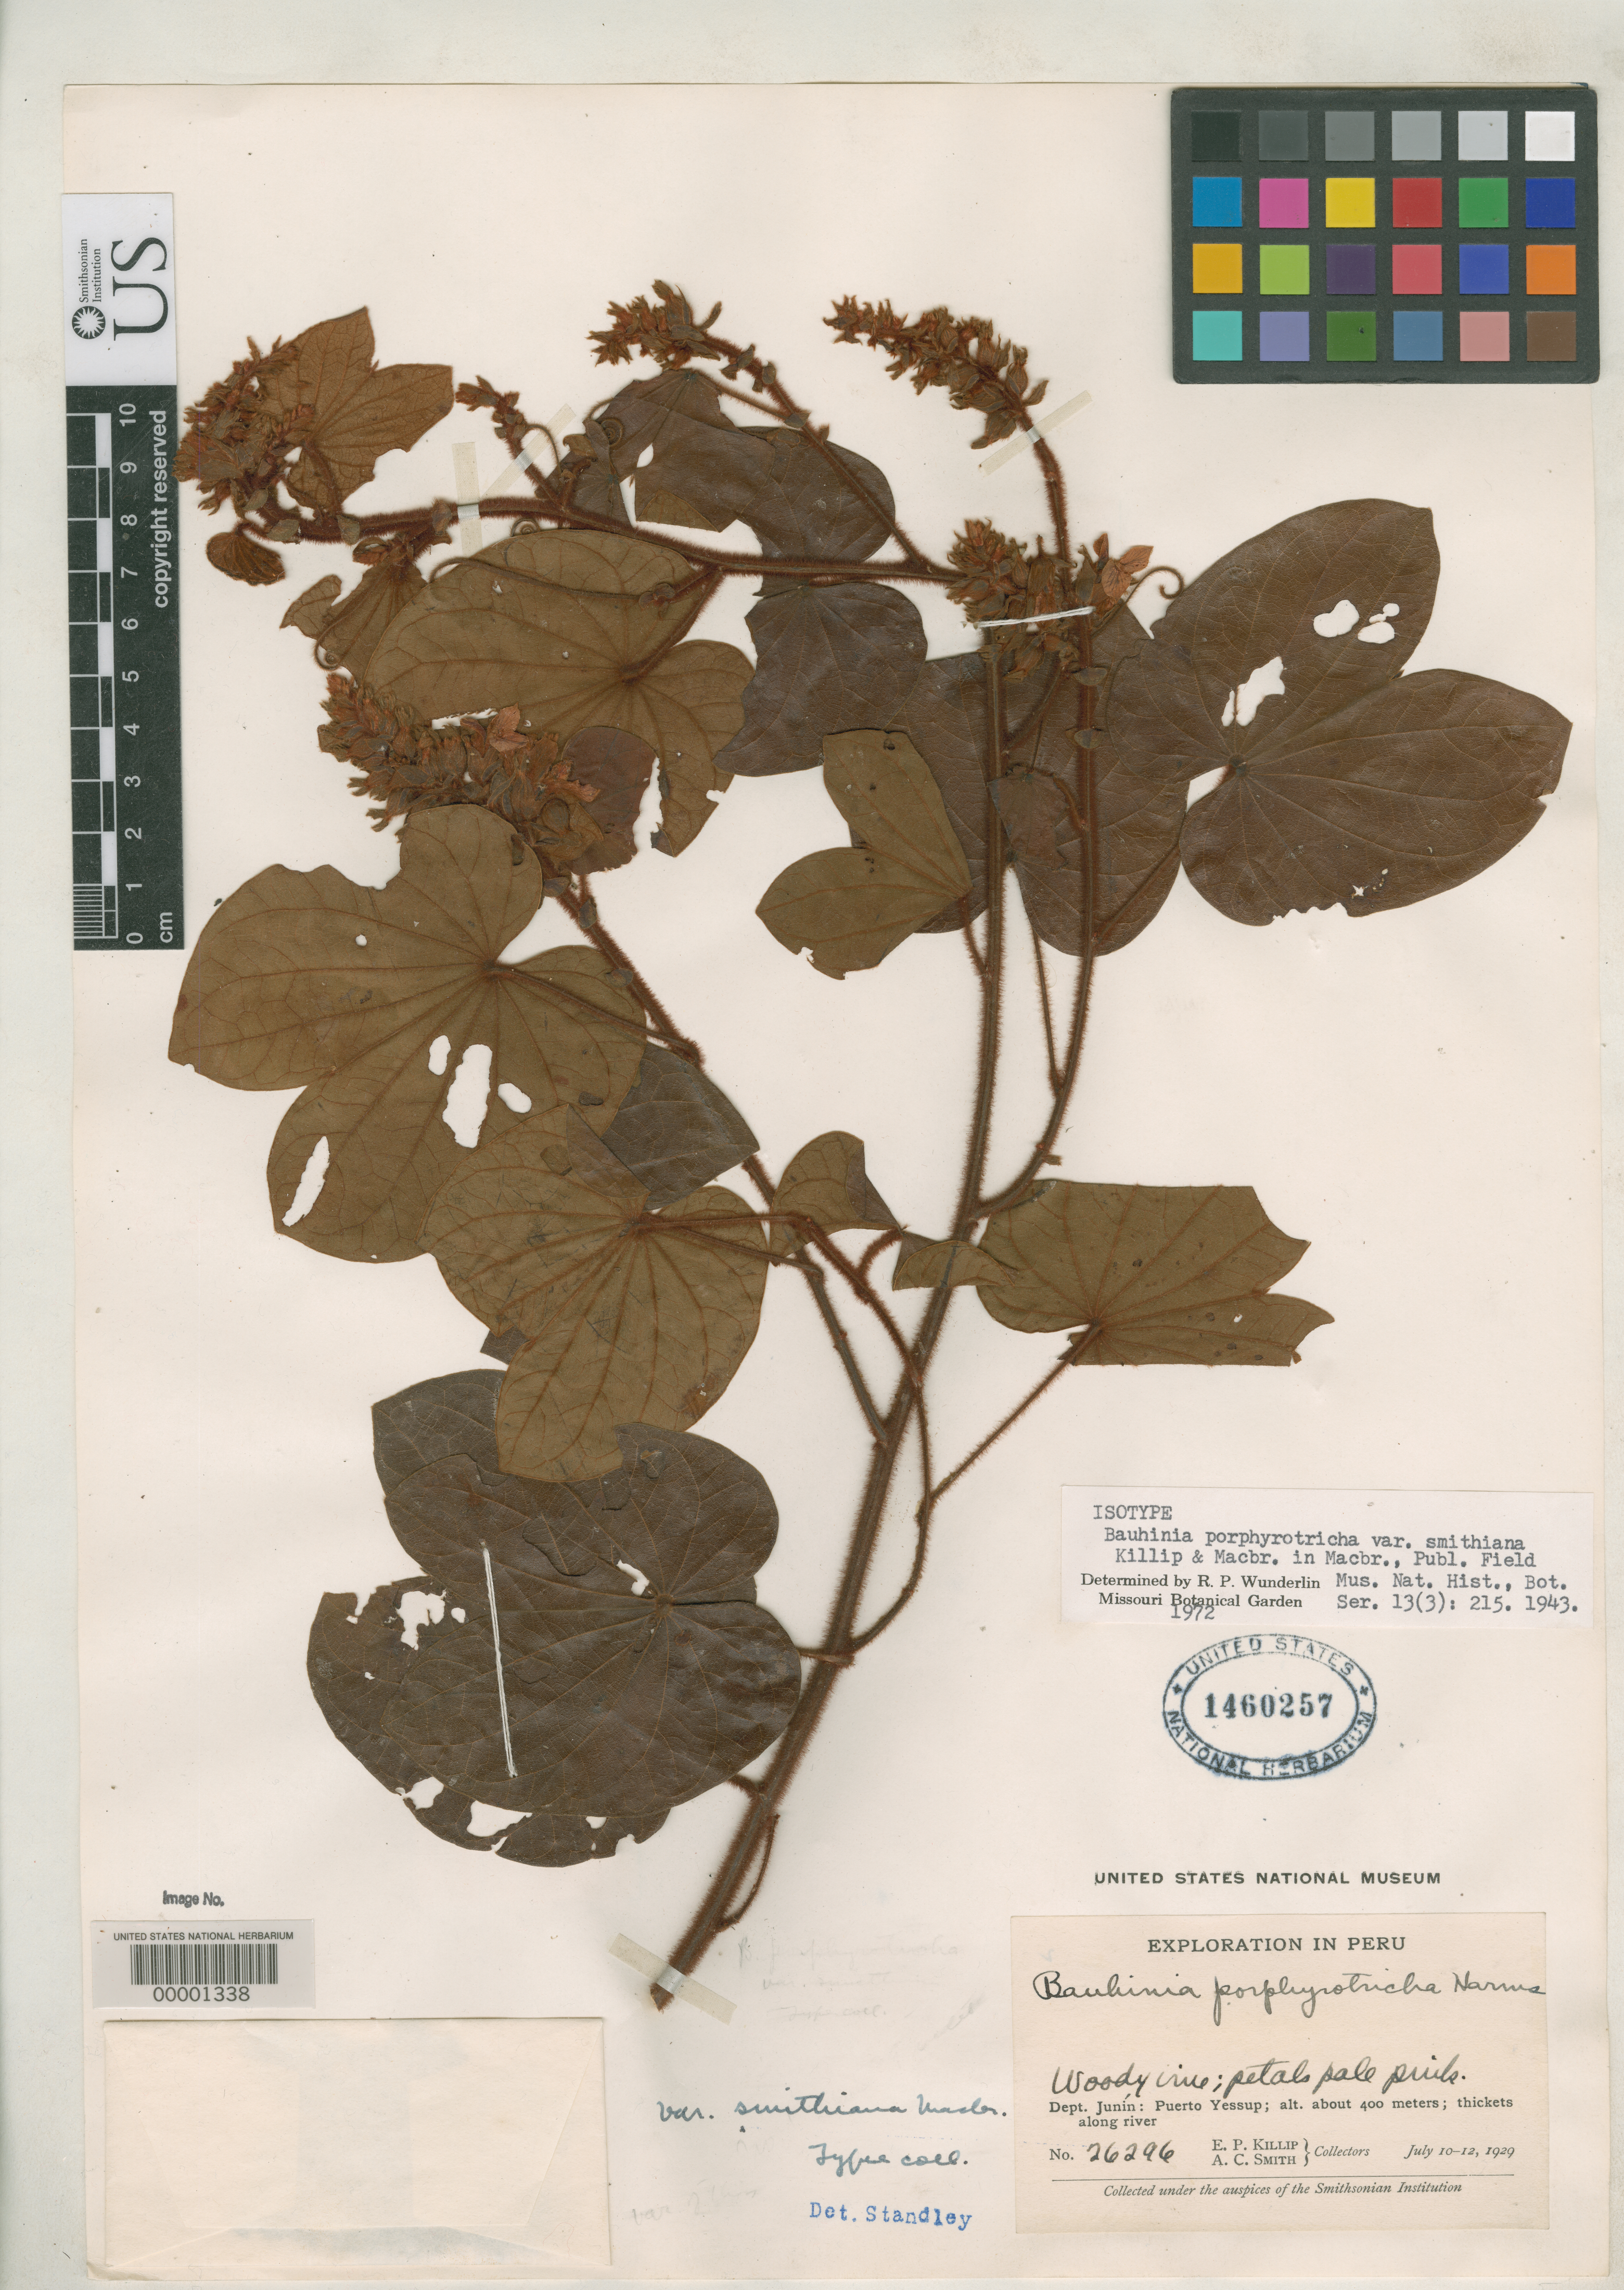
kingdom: Plantae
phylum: Tracheophyta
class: Magnoliopsida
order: Fabales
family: Fabaceae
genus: Bauhinia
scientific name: Bauhinia porphyrotricha var. smithiana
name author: Killip & J.F. Macbr.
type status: Isotype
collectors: E. P. Killip & A. C. Smith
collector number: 26296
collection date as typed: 10 Jul 1929 to 12 Jul 1929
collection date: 1929-07-10/1929-07-12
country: Peru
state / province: Junín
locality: Puerto Yessup.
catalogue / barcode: US 1460257